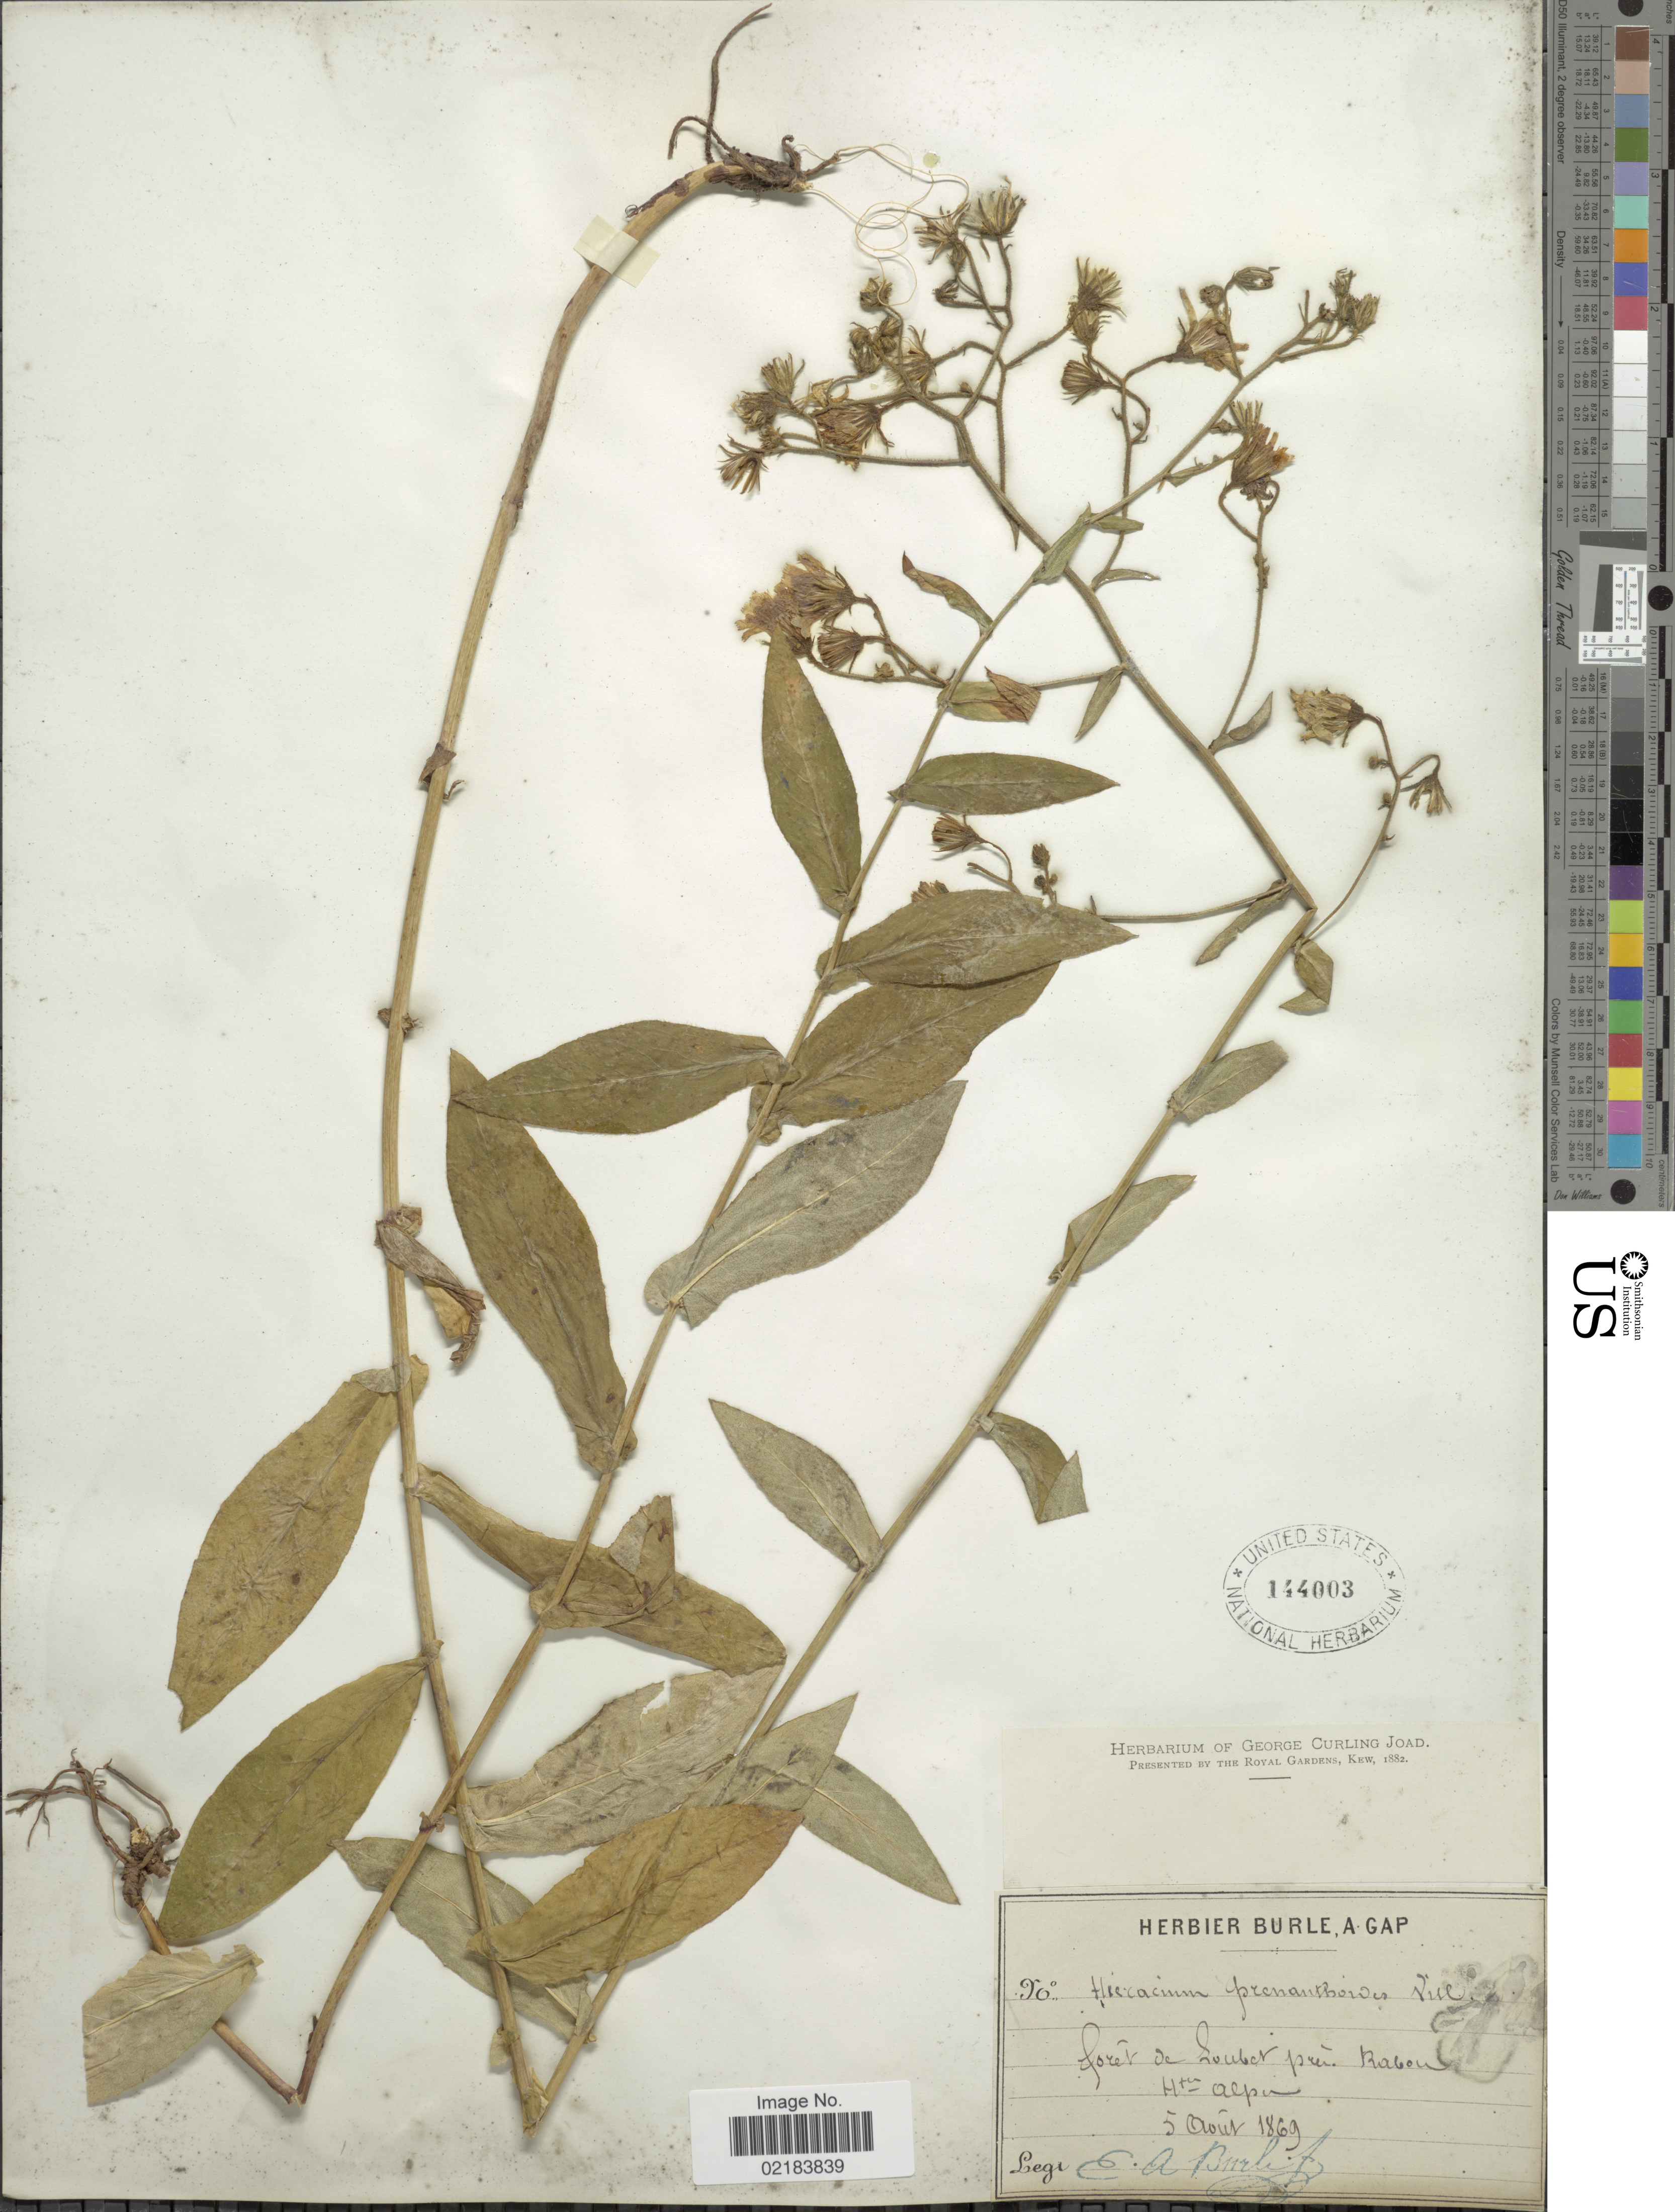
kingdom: Plantae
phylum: Tracheophyta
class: Magnoliopsida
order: Asterales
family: Asteraceae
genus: Hieracium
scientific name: Hieracium prenanthoides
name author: Vill.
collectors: E. Burle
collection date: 1869-08-05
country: France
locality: Foret de Louber pres Raben Hte Alpes [interpreted]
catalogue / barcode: US 144003